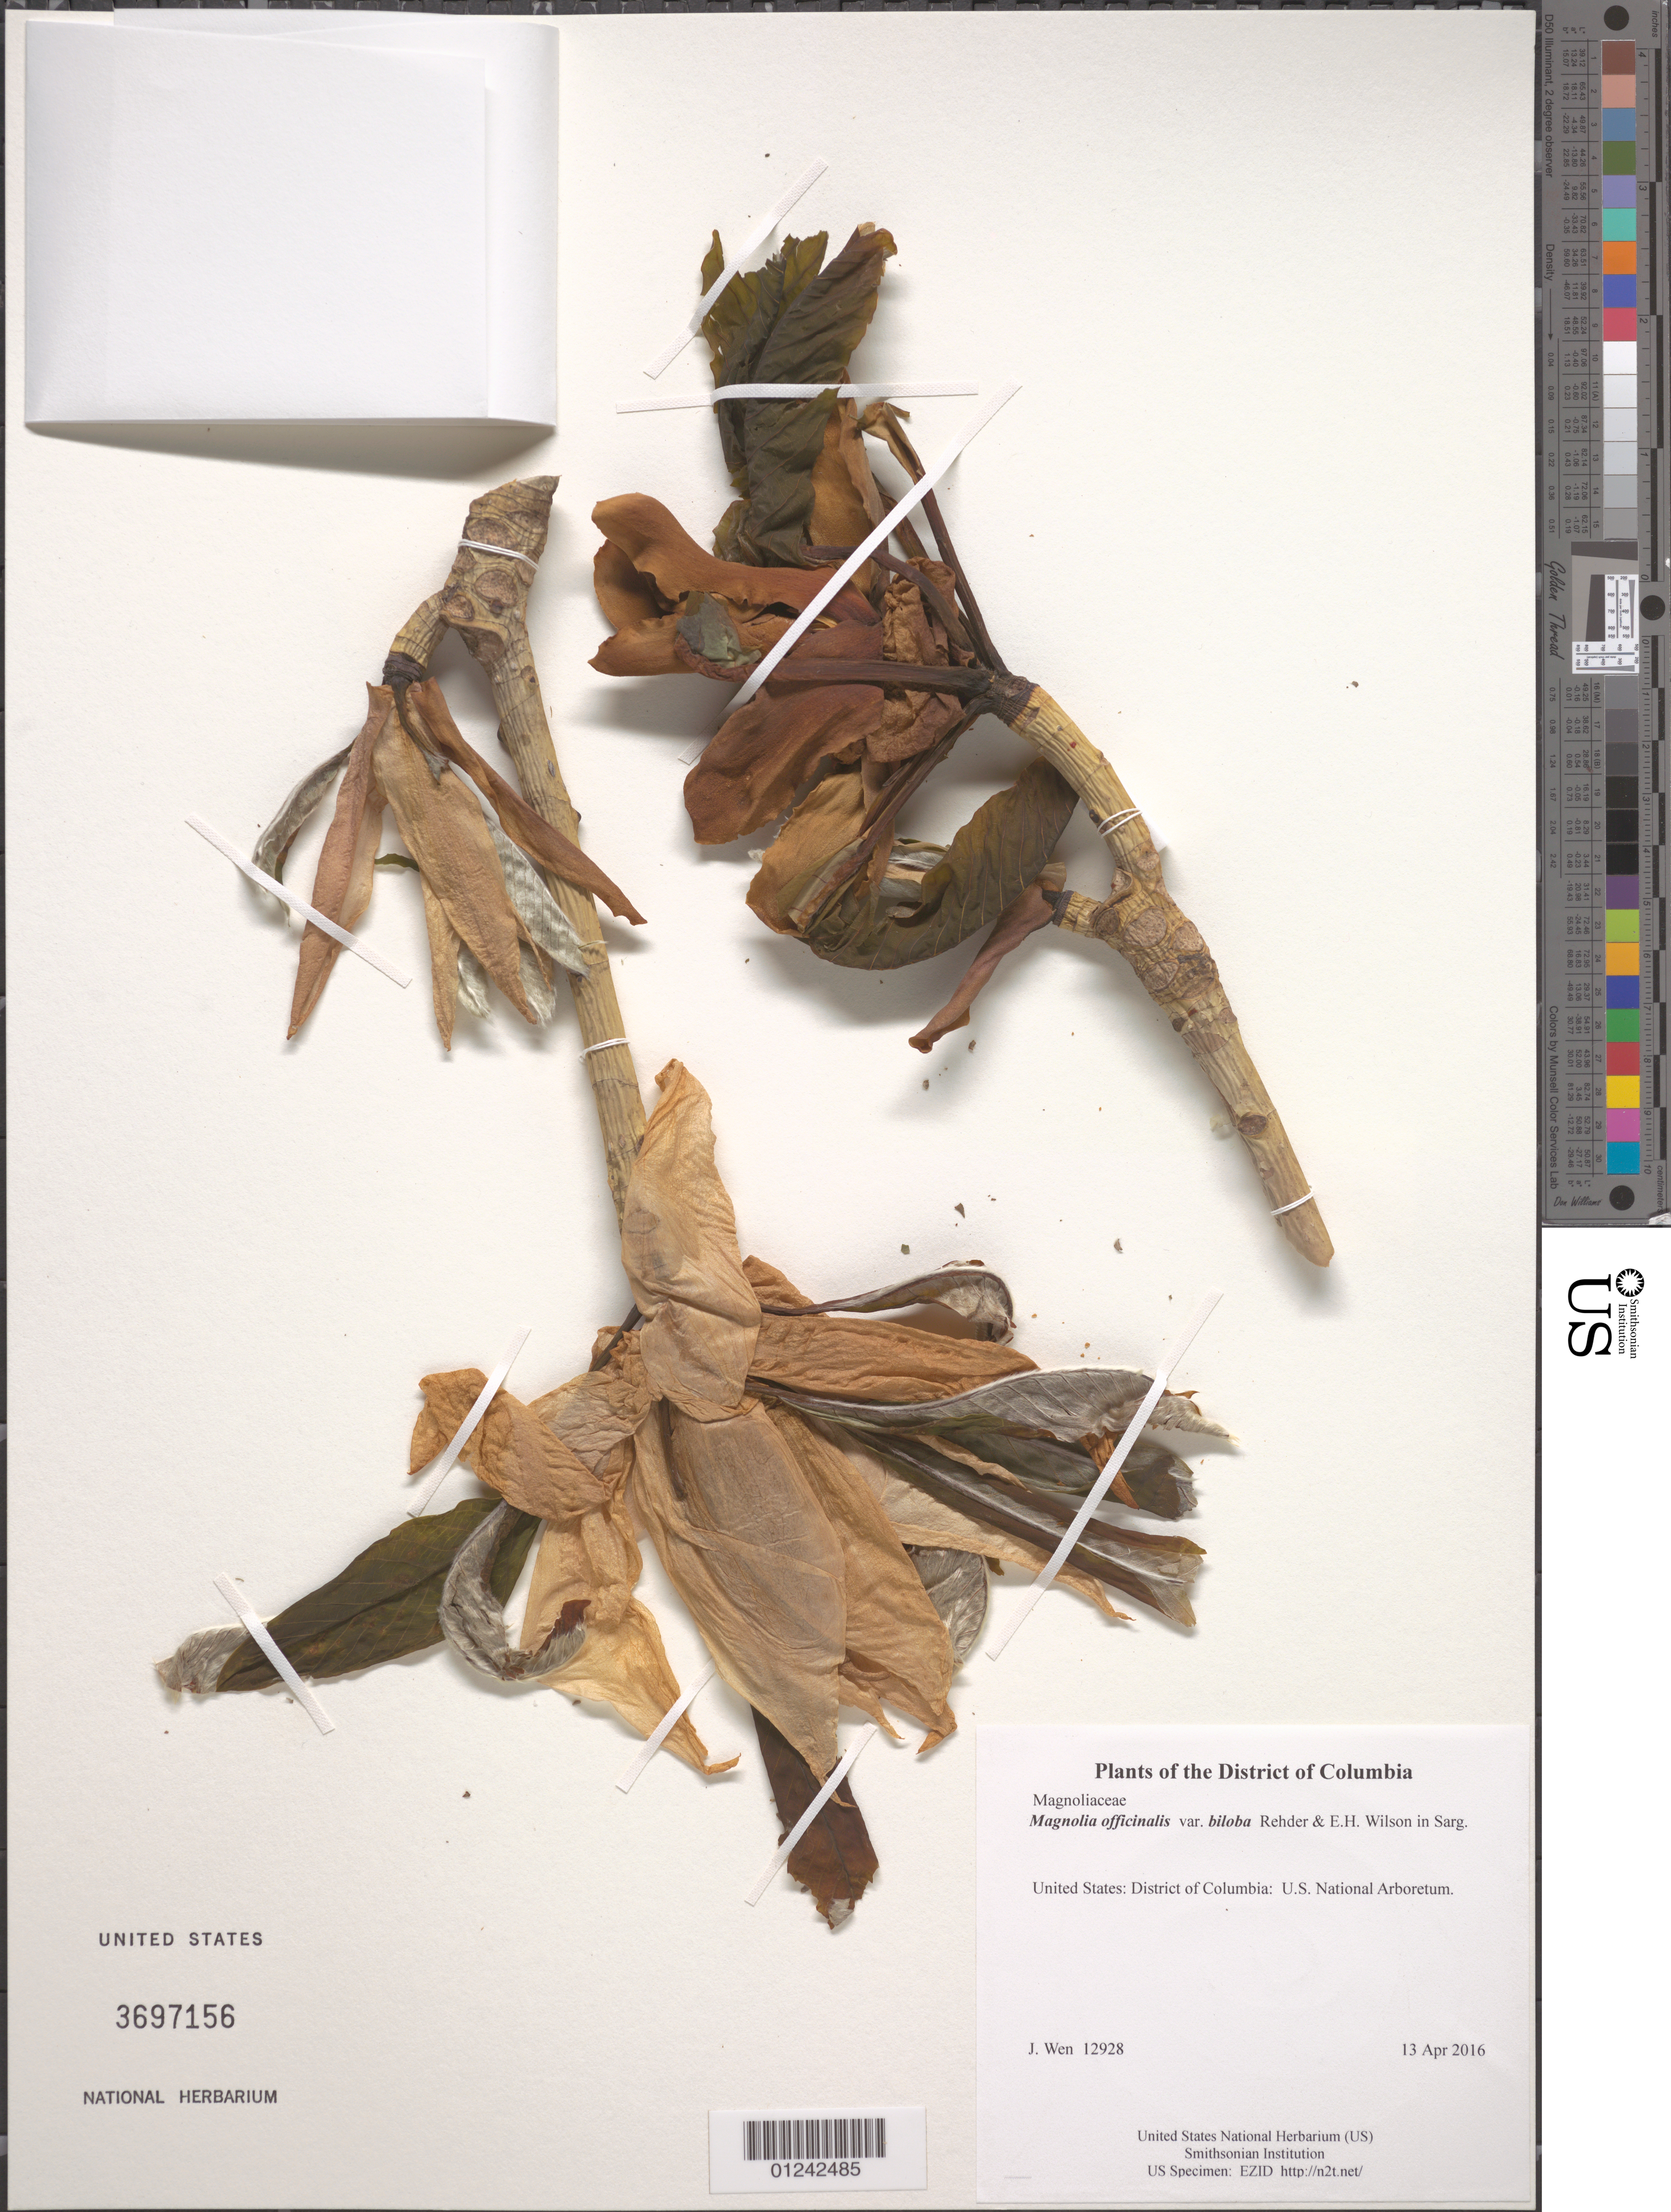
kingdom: Plantae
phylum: Tracheophyta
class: Magnoliopsida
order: Magnoliales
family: Magnoliaceae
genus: Magnolia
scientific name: Magnolia officinalis var. biloba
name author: Rehder & E.H. Wilson in Sarg.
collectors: J. Wen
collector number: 12928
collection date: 2016-04-13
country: United States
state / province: District of Columbia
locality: U.S. National Arboretum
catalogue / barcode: US 3697156